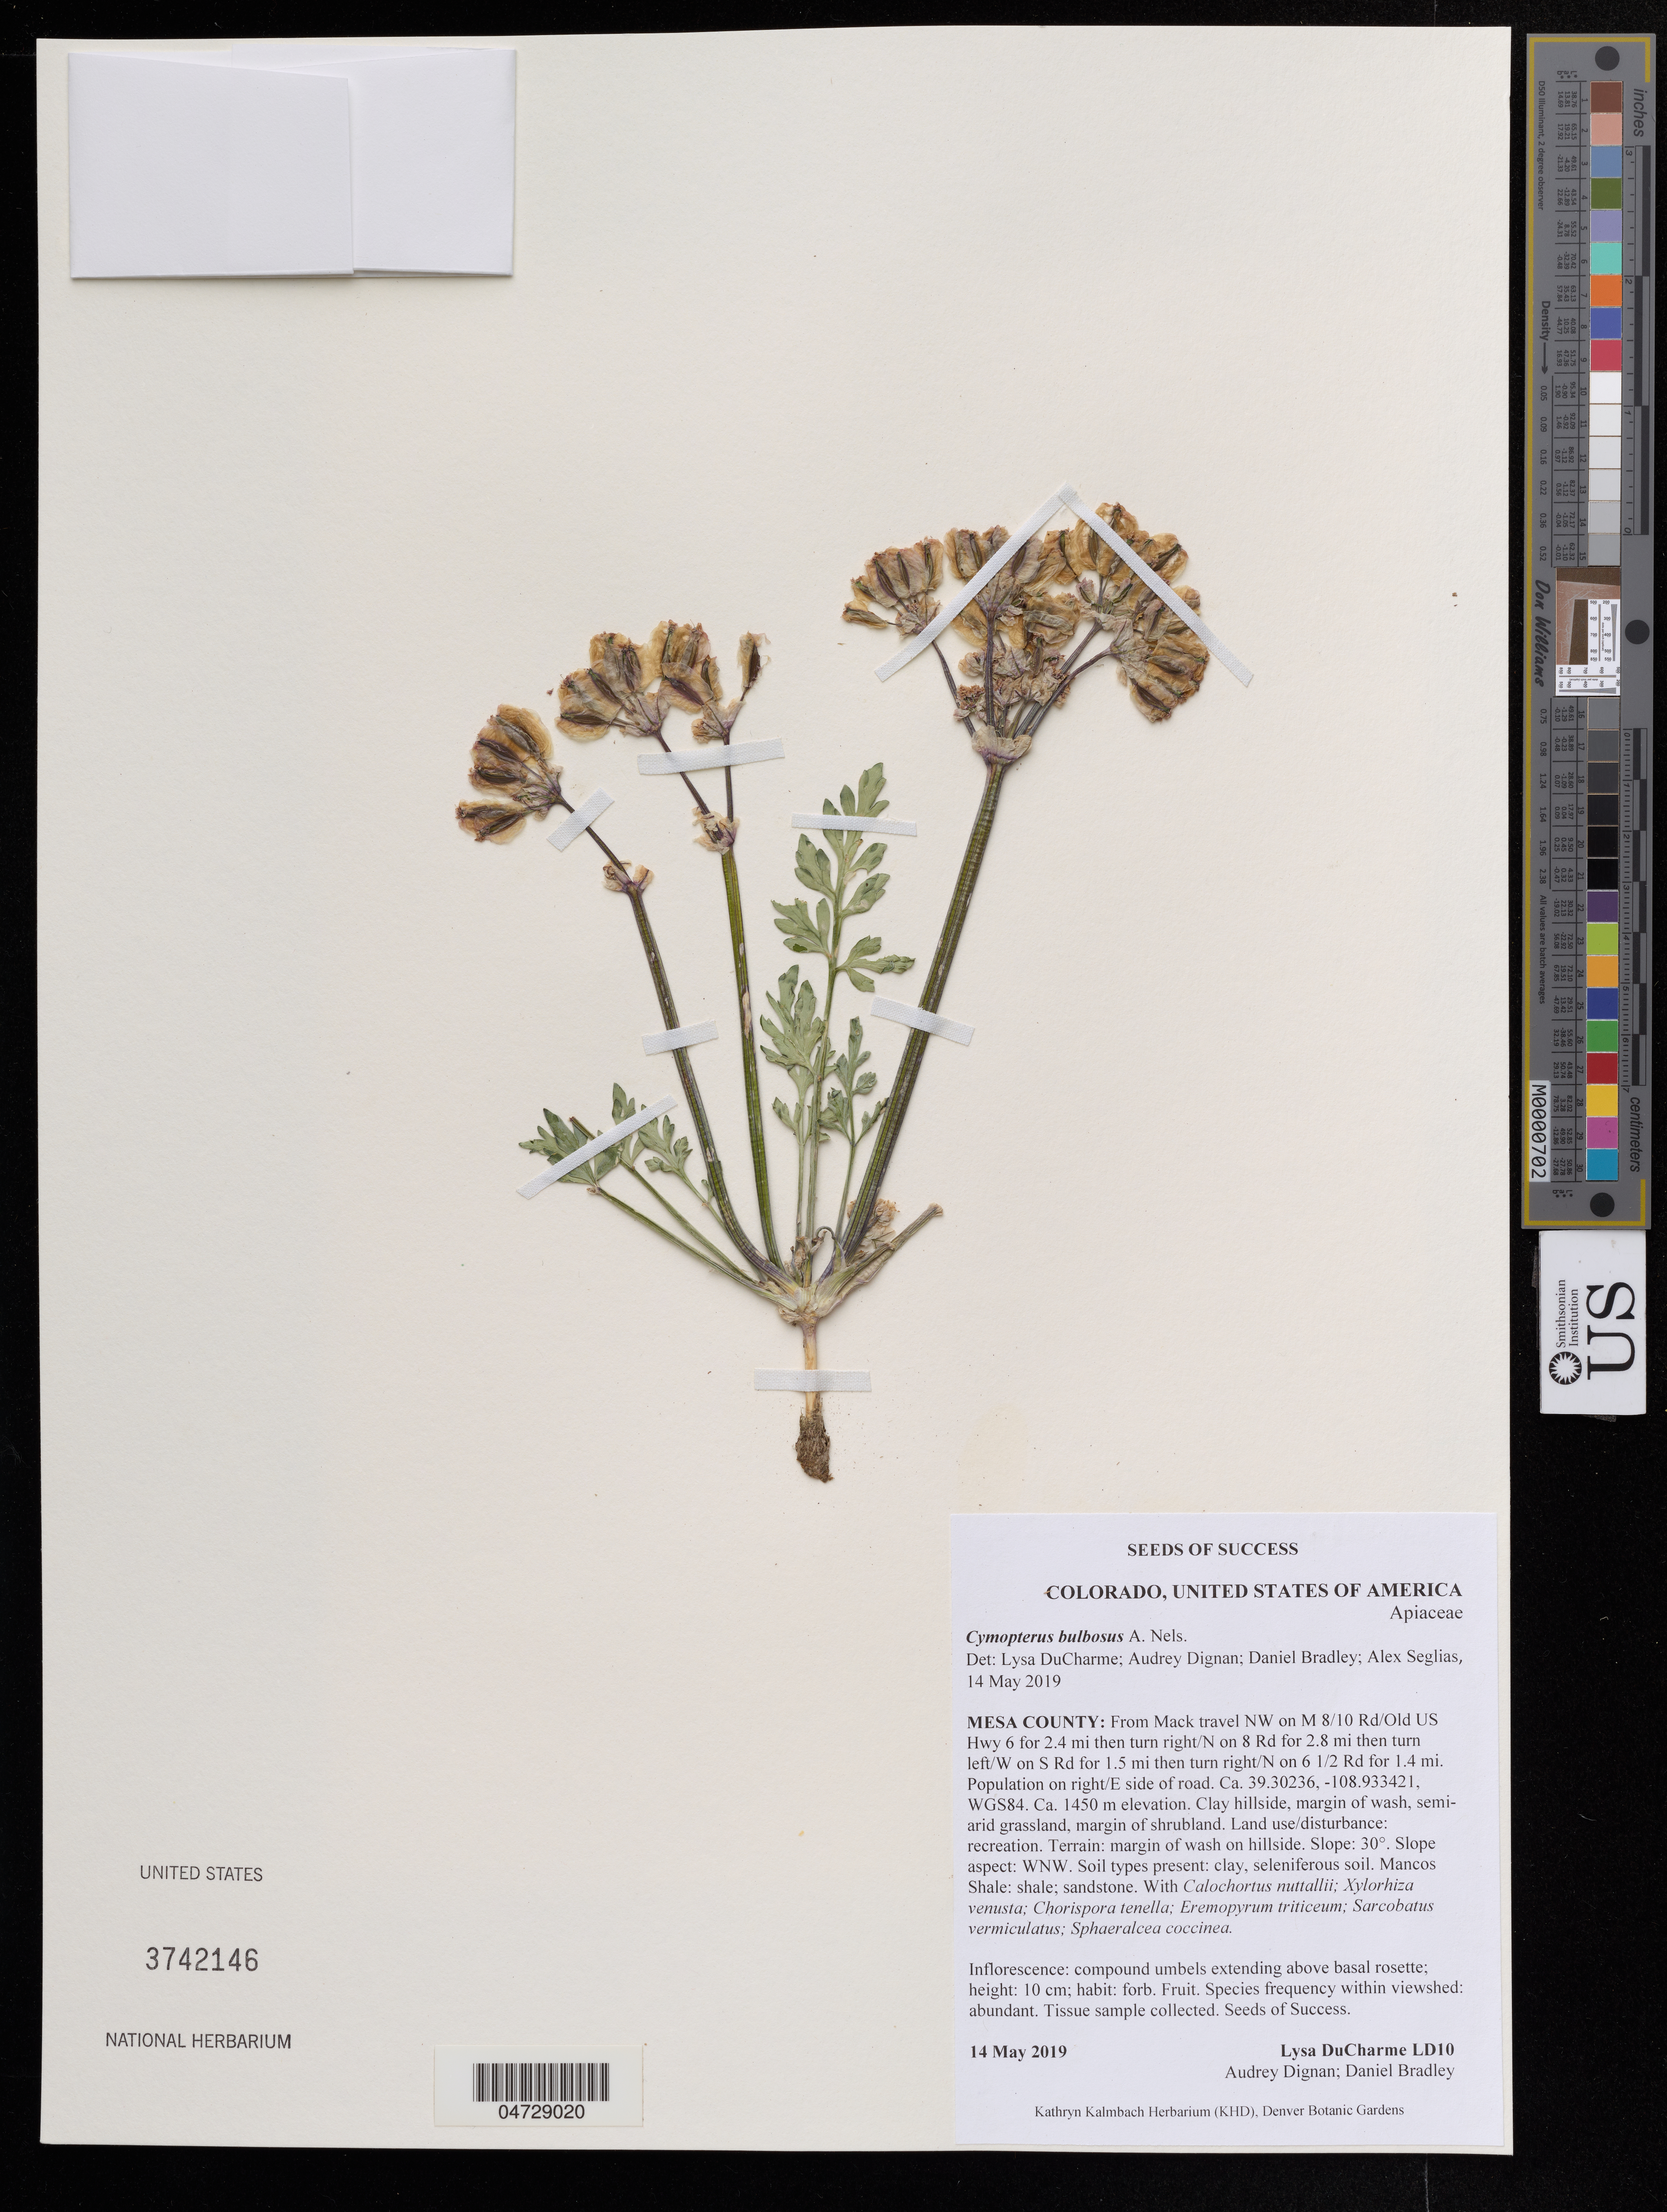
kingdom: Plantae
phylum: Tracheophyta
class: Magnoliopsida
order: Apiales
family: Apiaceae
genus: Cymopterus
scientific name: Cymopterus bulbosus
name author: A. Nelson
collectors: L. DuCharme, A. Dignan & D. Bradley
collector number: LD10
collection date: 2019-05-14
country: United States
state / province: Colorado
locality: Mesa County: From Mack travel NW on M 8/10 Rd/Old US Hwy 6 for 2.4 mi then turn right/N on 8 Rd for 2.8 mi then turn left/W on S Rd for 1.5 mi then turn right/N on 6 1/2 Rd for 1.4 mi. Population on right/E side of road.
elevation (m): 1450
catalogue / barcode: US 3742146